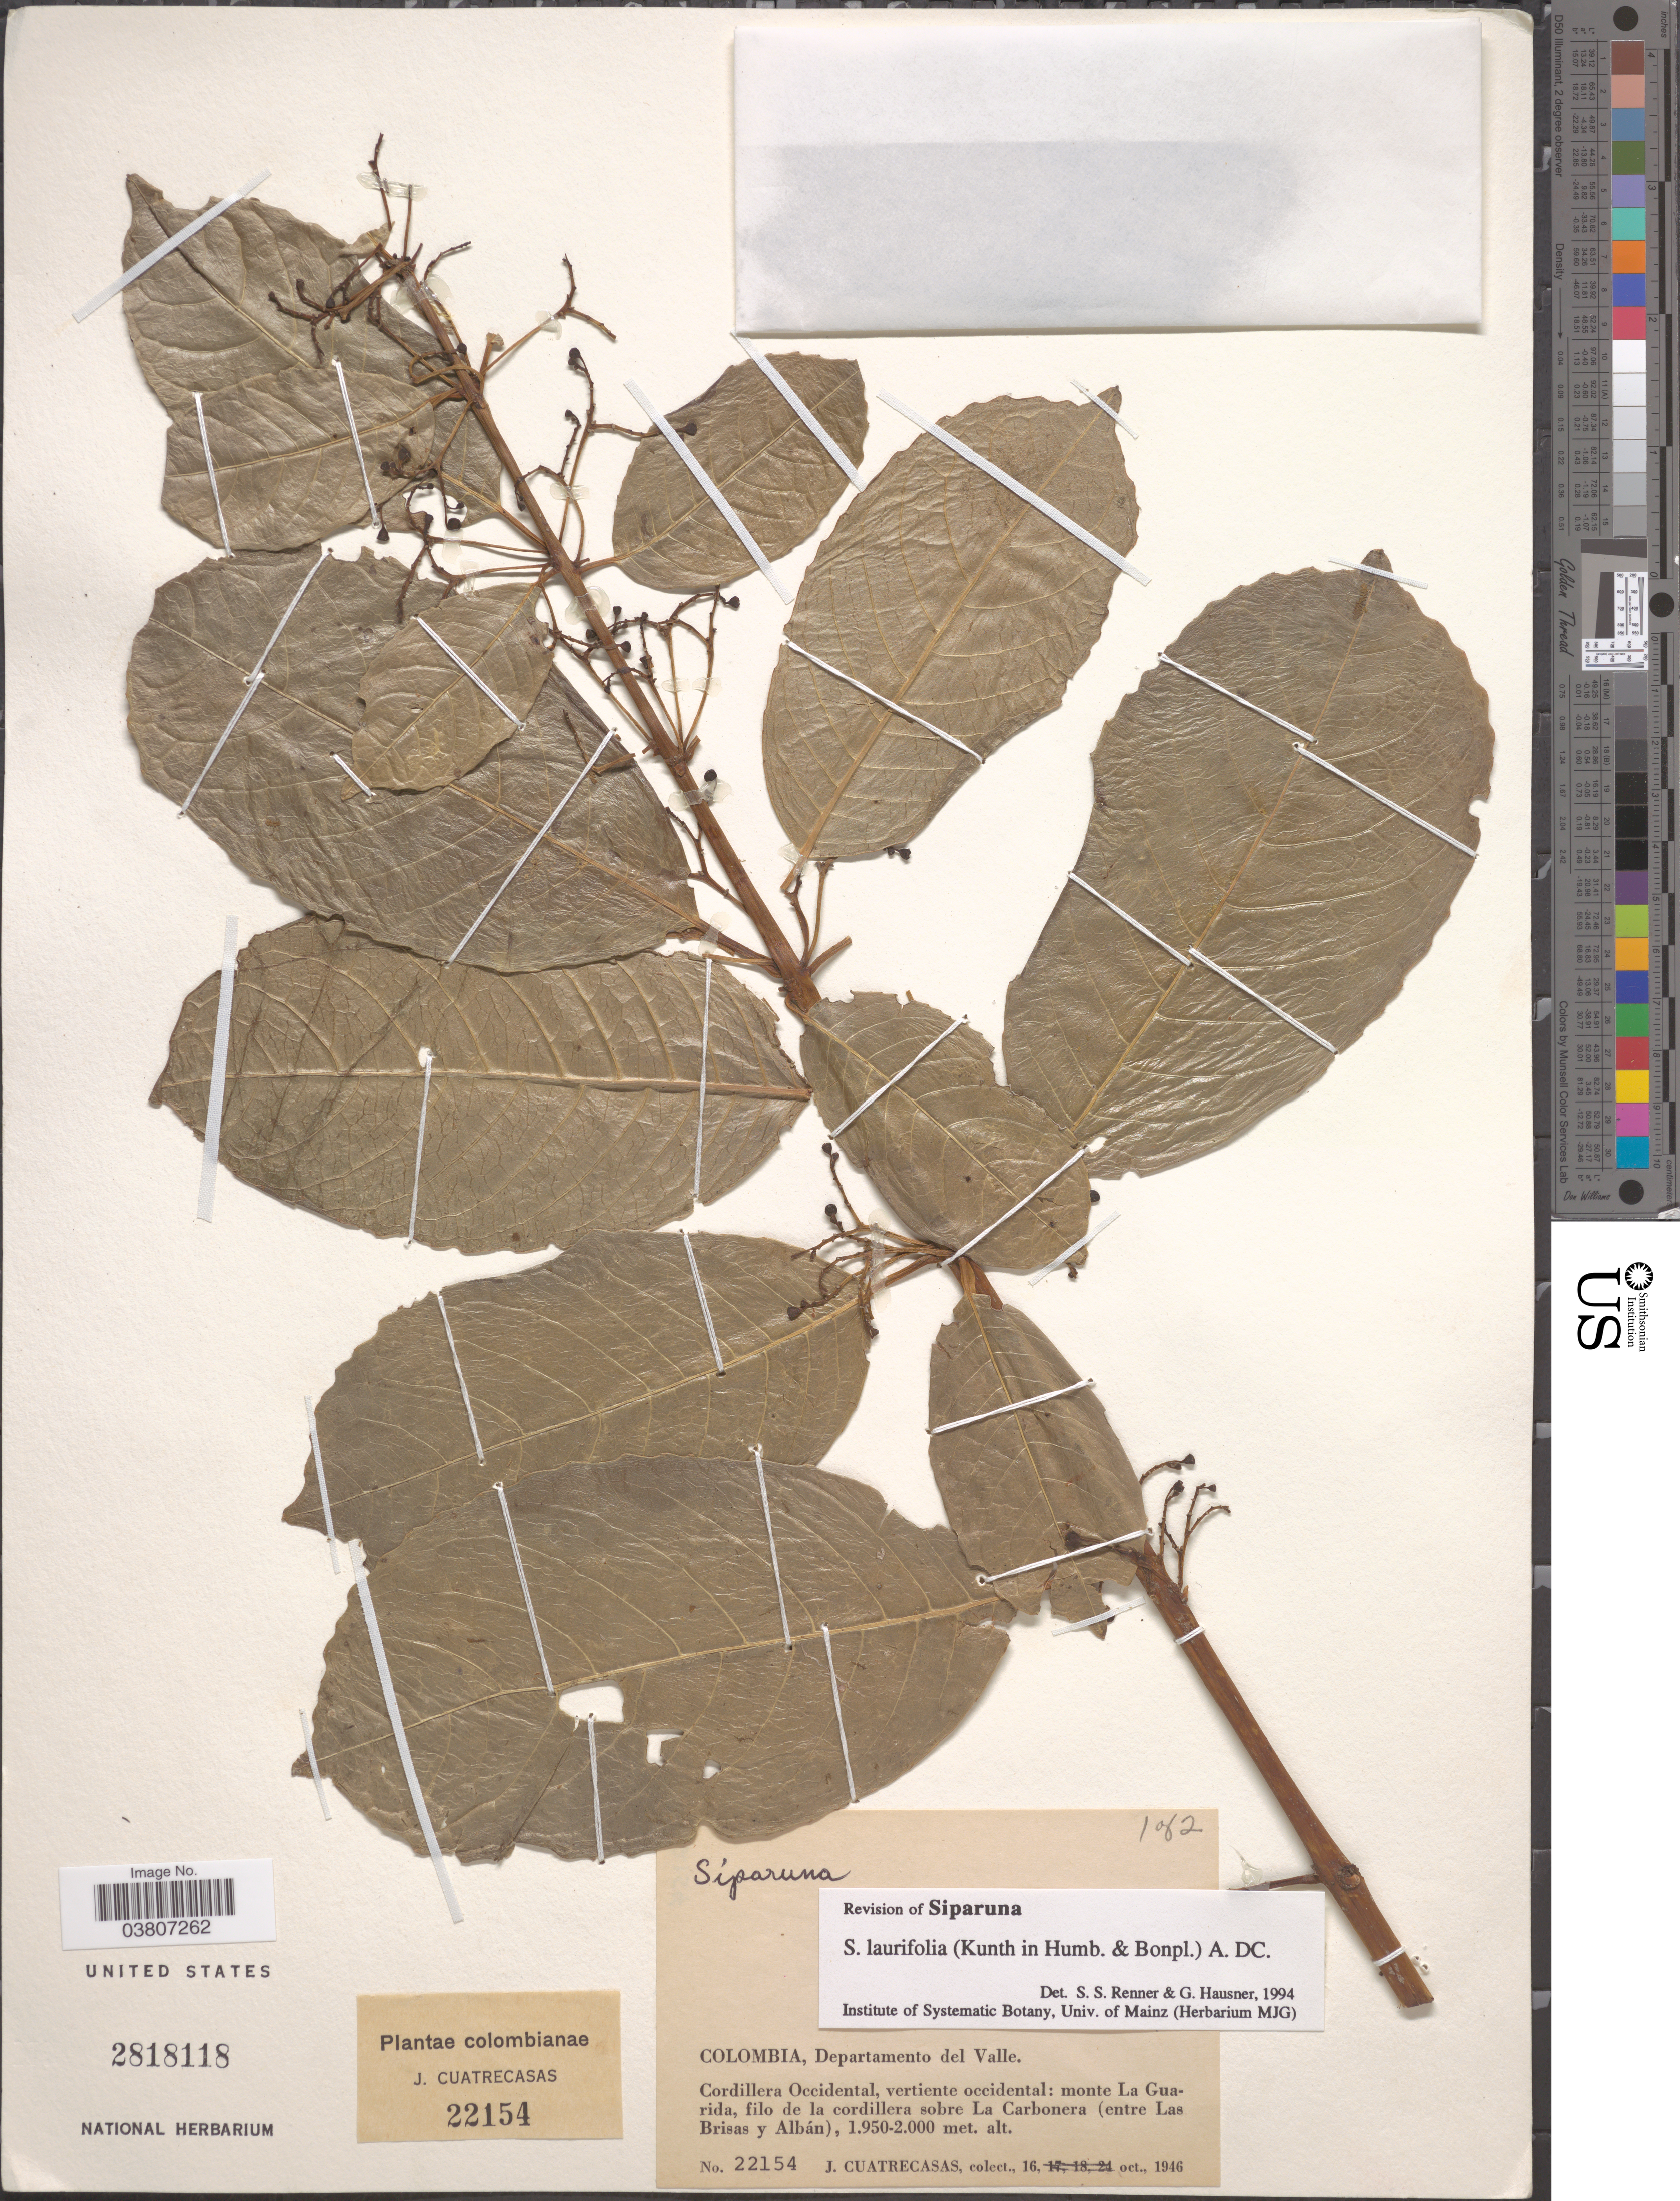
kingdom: Plantae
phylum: Tracheophyta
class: Magnoliopsida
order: Laurales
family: Siparunaceae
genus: Siparuna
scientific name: Siparuna laurifolia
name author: (Kunth) A. DC.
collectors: J. Cuatrecasas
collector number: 22154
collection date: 1946-10-16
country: Colombia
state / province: Valle del Cauca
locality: Departamento del Valle. Cordillera Occidental, vertiente occidental: monte La Guarida, filo de la cordillera sobre La Carbonera (entre Las Brisas y Albán).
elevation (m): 1950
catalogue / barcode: US 2818118